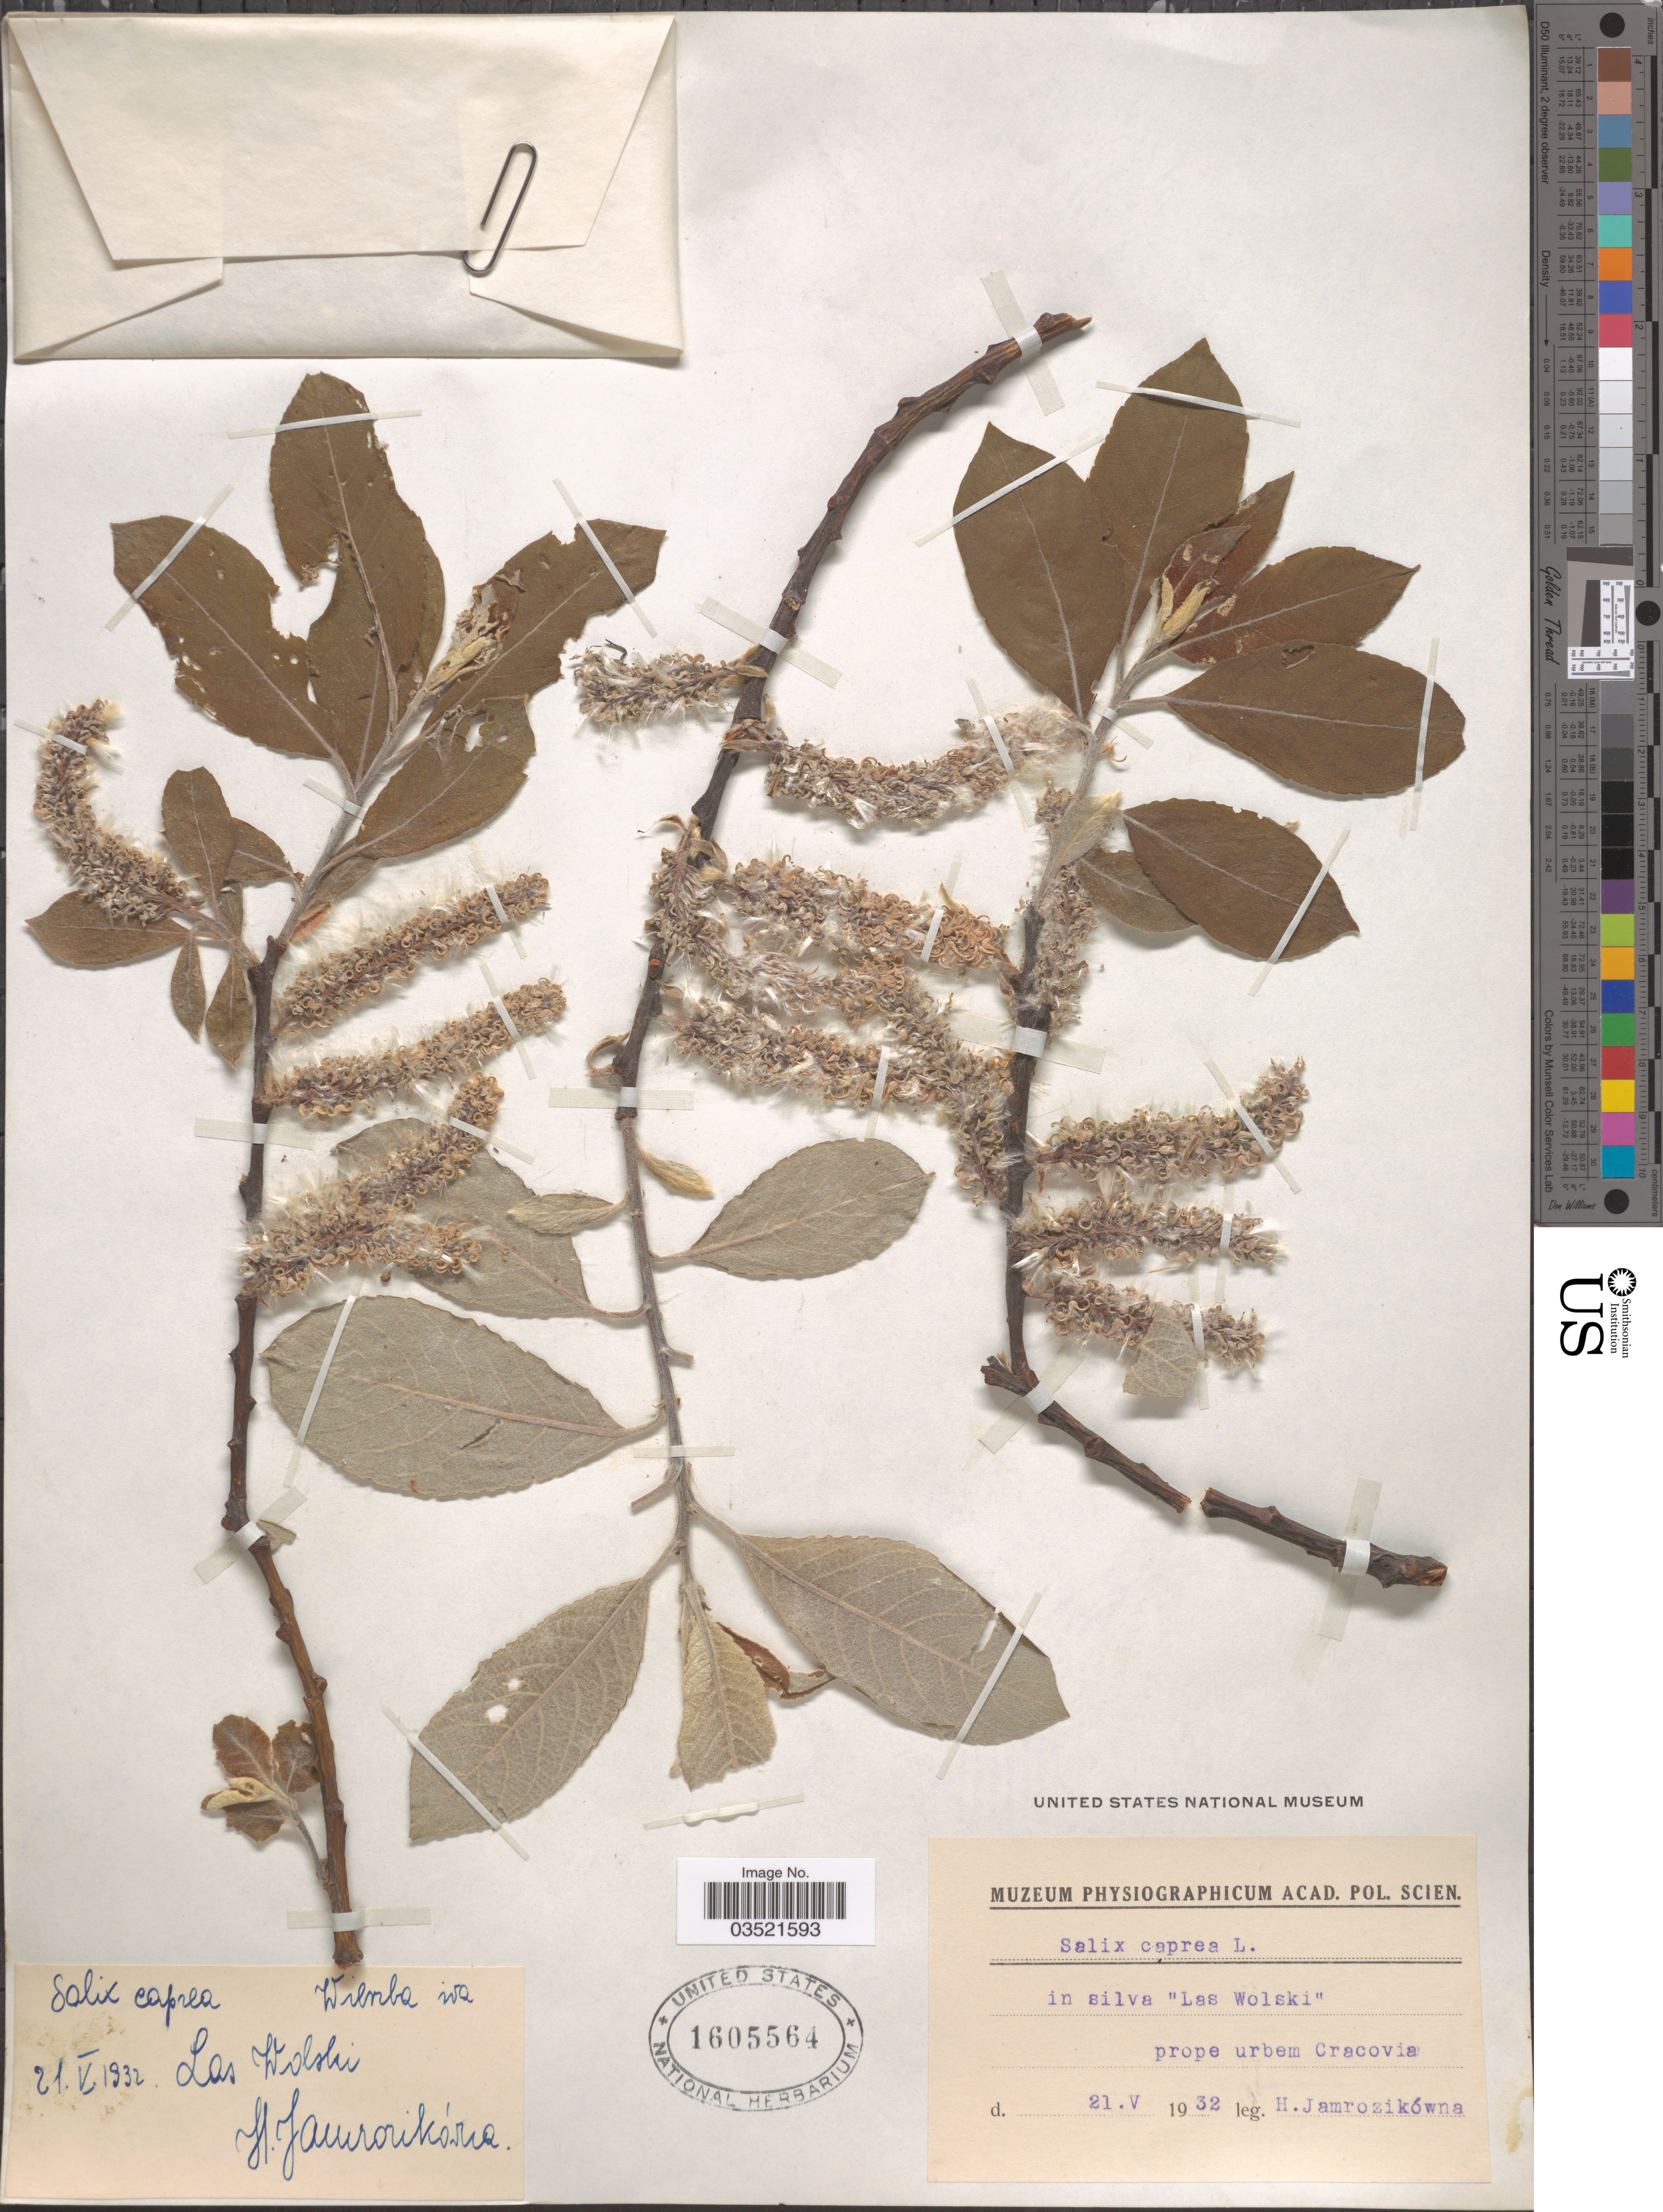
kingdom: Plantae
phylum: Tracheophyta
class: Magnoliopsida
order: Malpighiales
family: Salicaceae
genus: Salix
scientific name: Salix caprea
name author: L.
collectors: H. Jamrozikówna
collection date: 1932-05-21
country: Poland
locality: Wilnba wa. [interpreted] [unsure placement] In silva "Las Wolski" prope urbem Cracovia.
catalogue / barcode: US 1605564